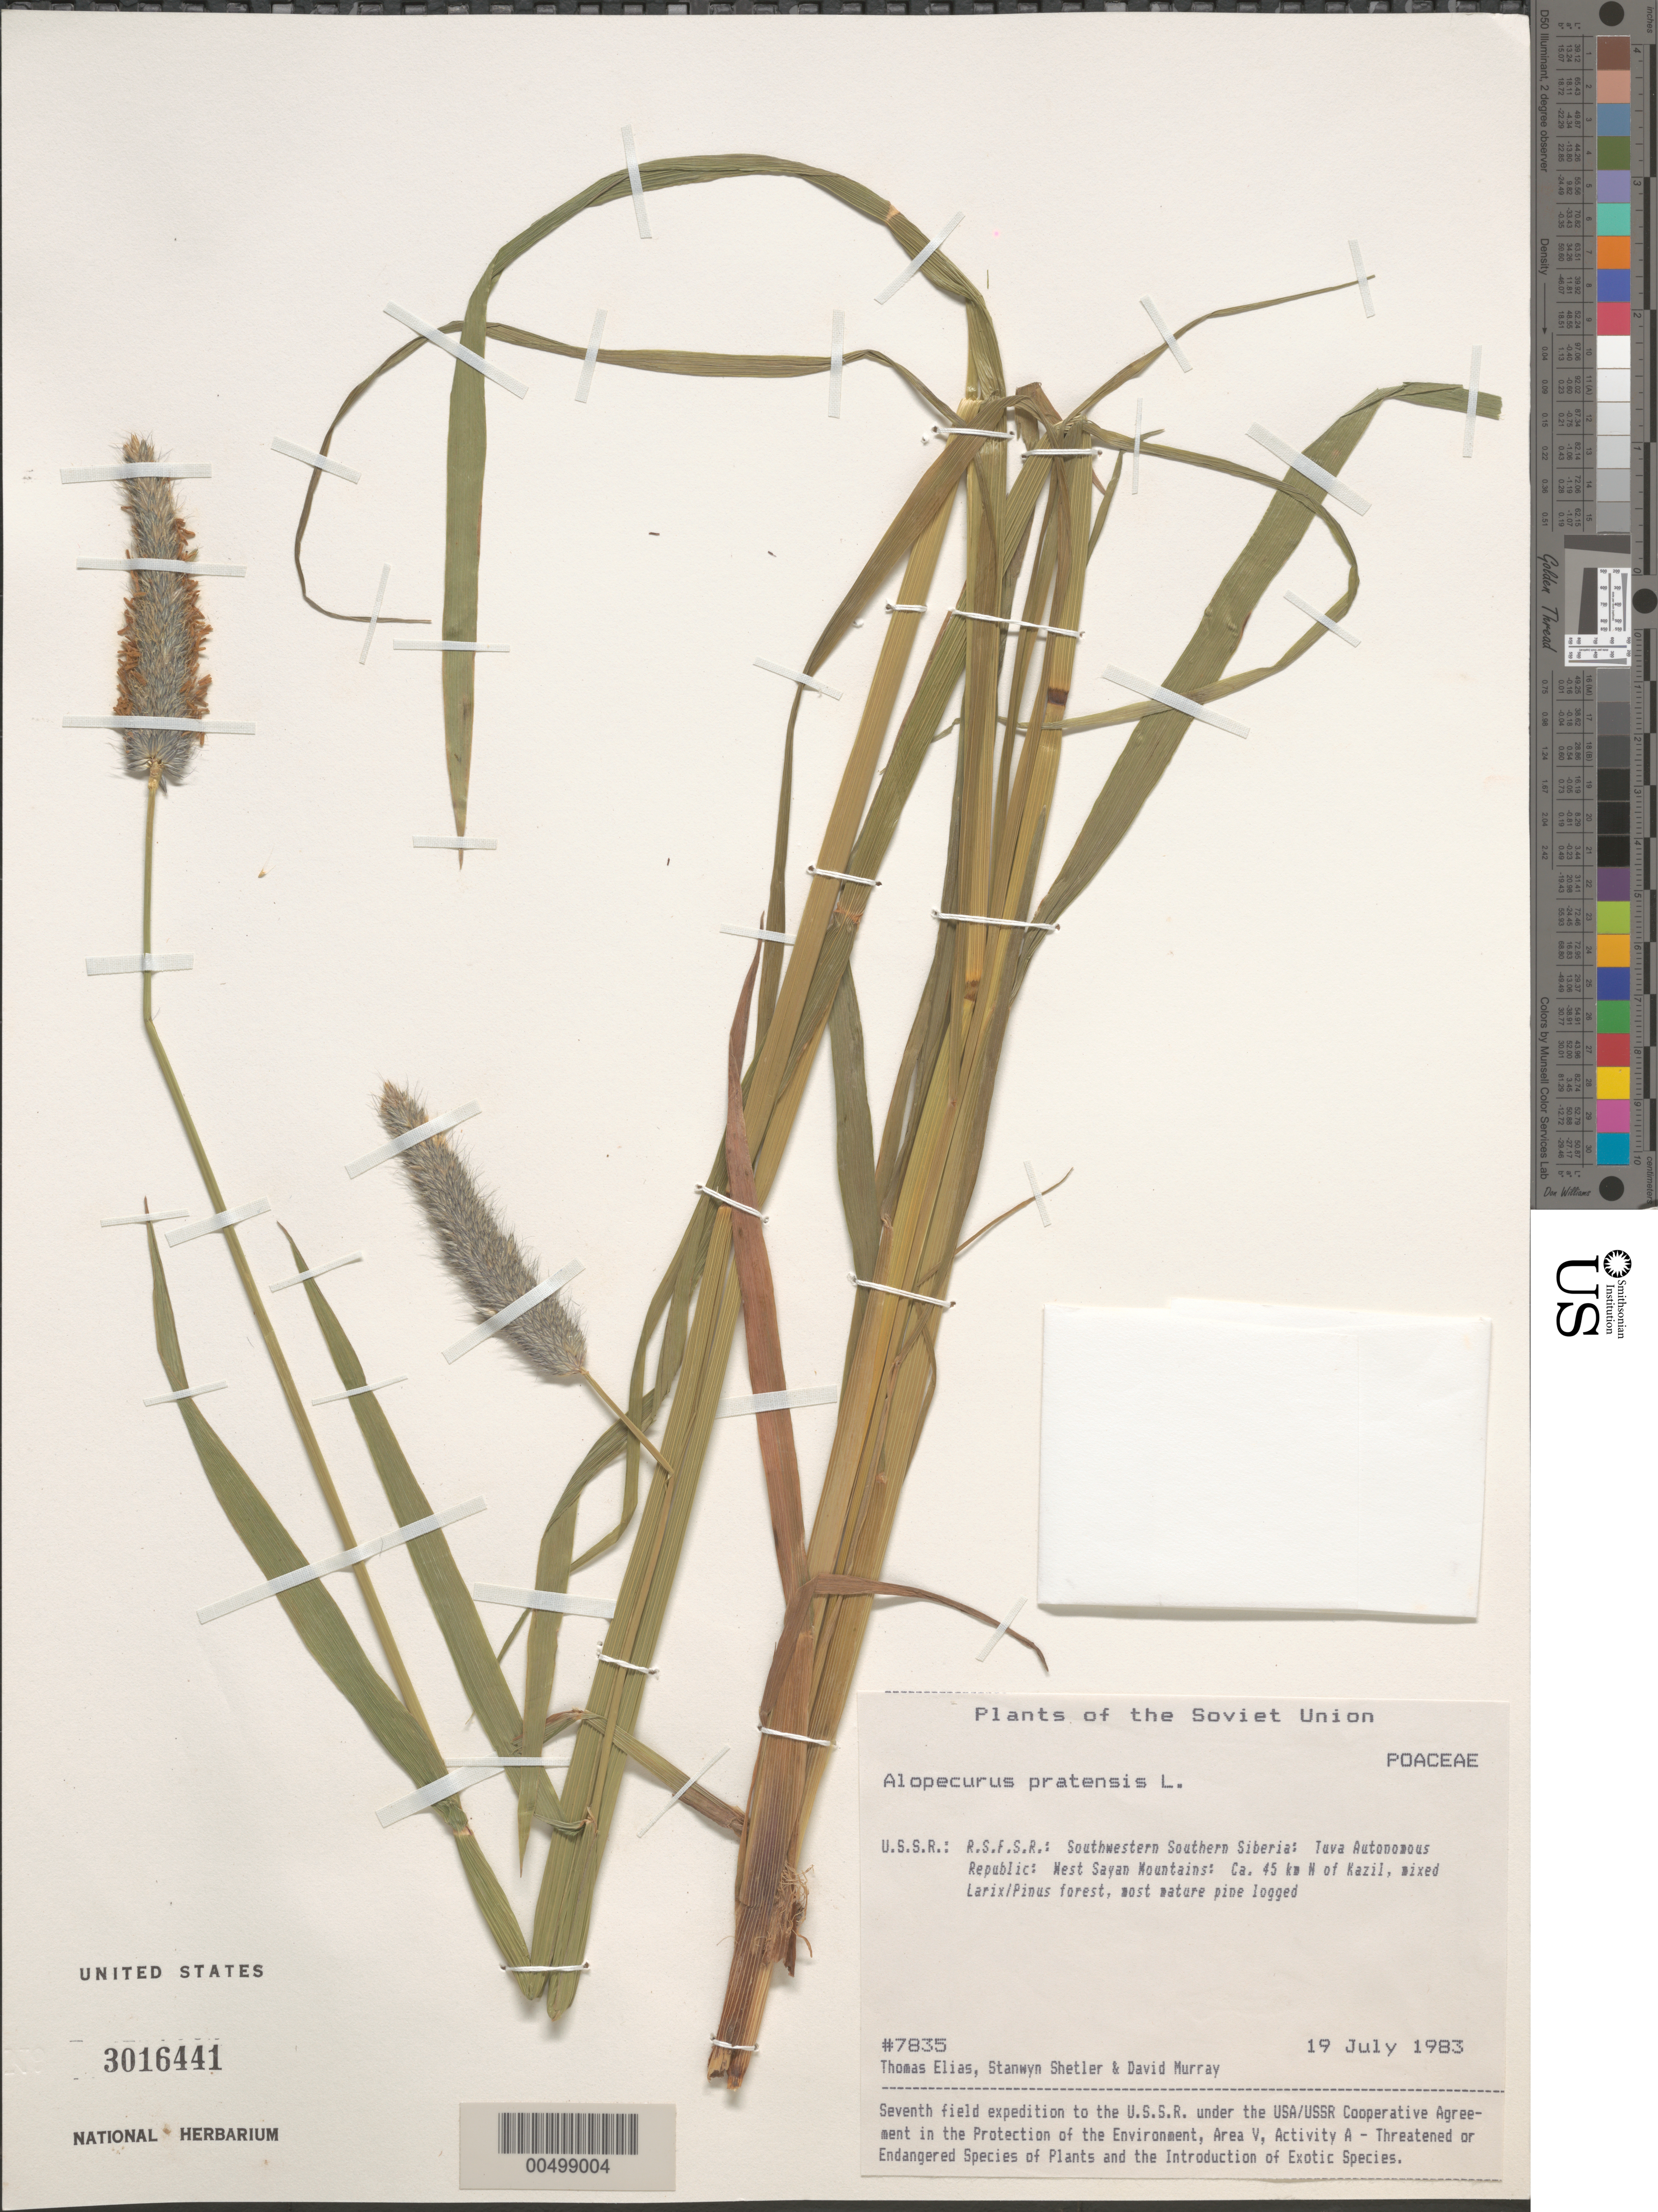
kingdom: Plantae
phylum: Tracheophyta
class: Liliopsida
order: Poales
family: Poaceae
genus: Alopecurus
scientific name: Alopecurus pratensis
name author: L.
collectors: T. Elias, S. Shetler & D. F. Murray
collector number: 7835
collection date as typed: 19 Jul 1983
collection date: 1983-07-19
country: Russian Federation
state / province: Tuva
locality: West Sayan Mountains, ca. 45 km N of Kazil [Kyzyl]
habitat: mixed Larix/Pinus forest, most mature pine logged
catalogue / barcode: US 3016441